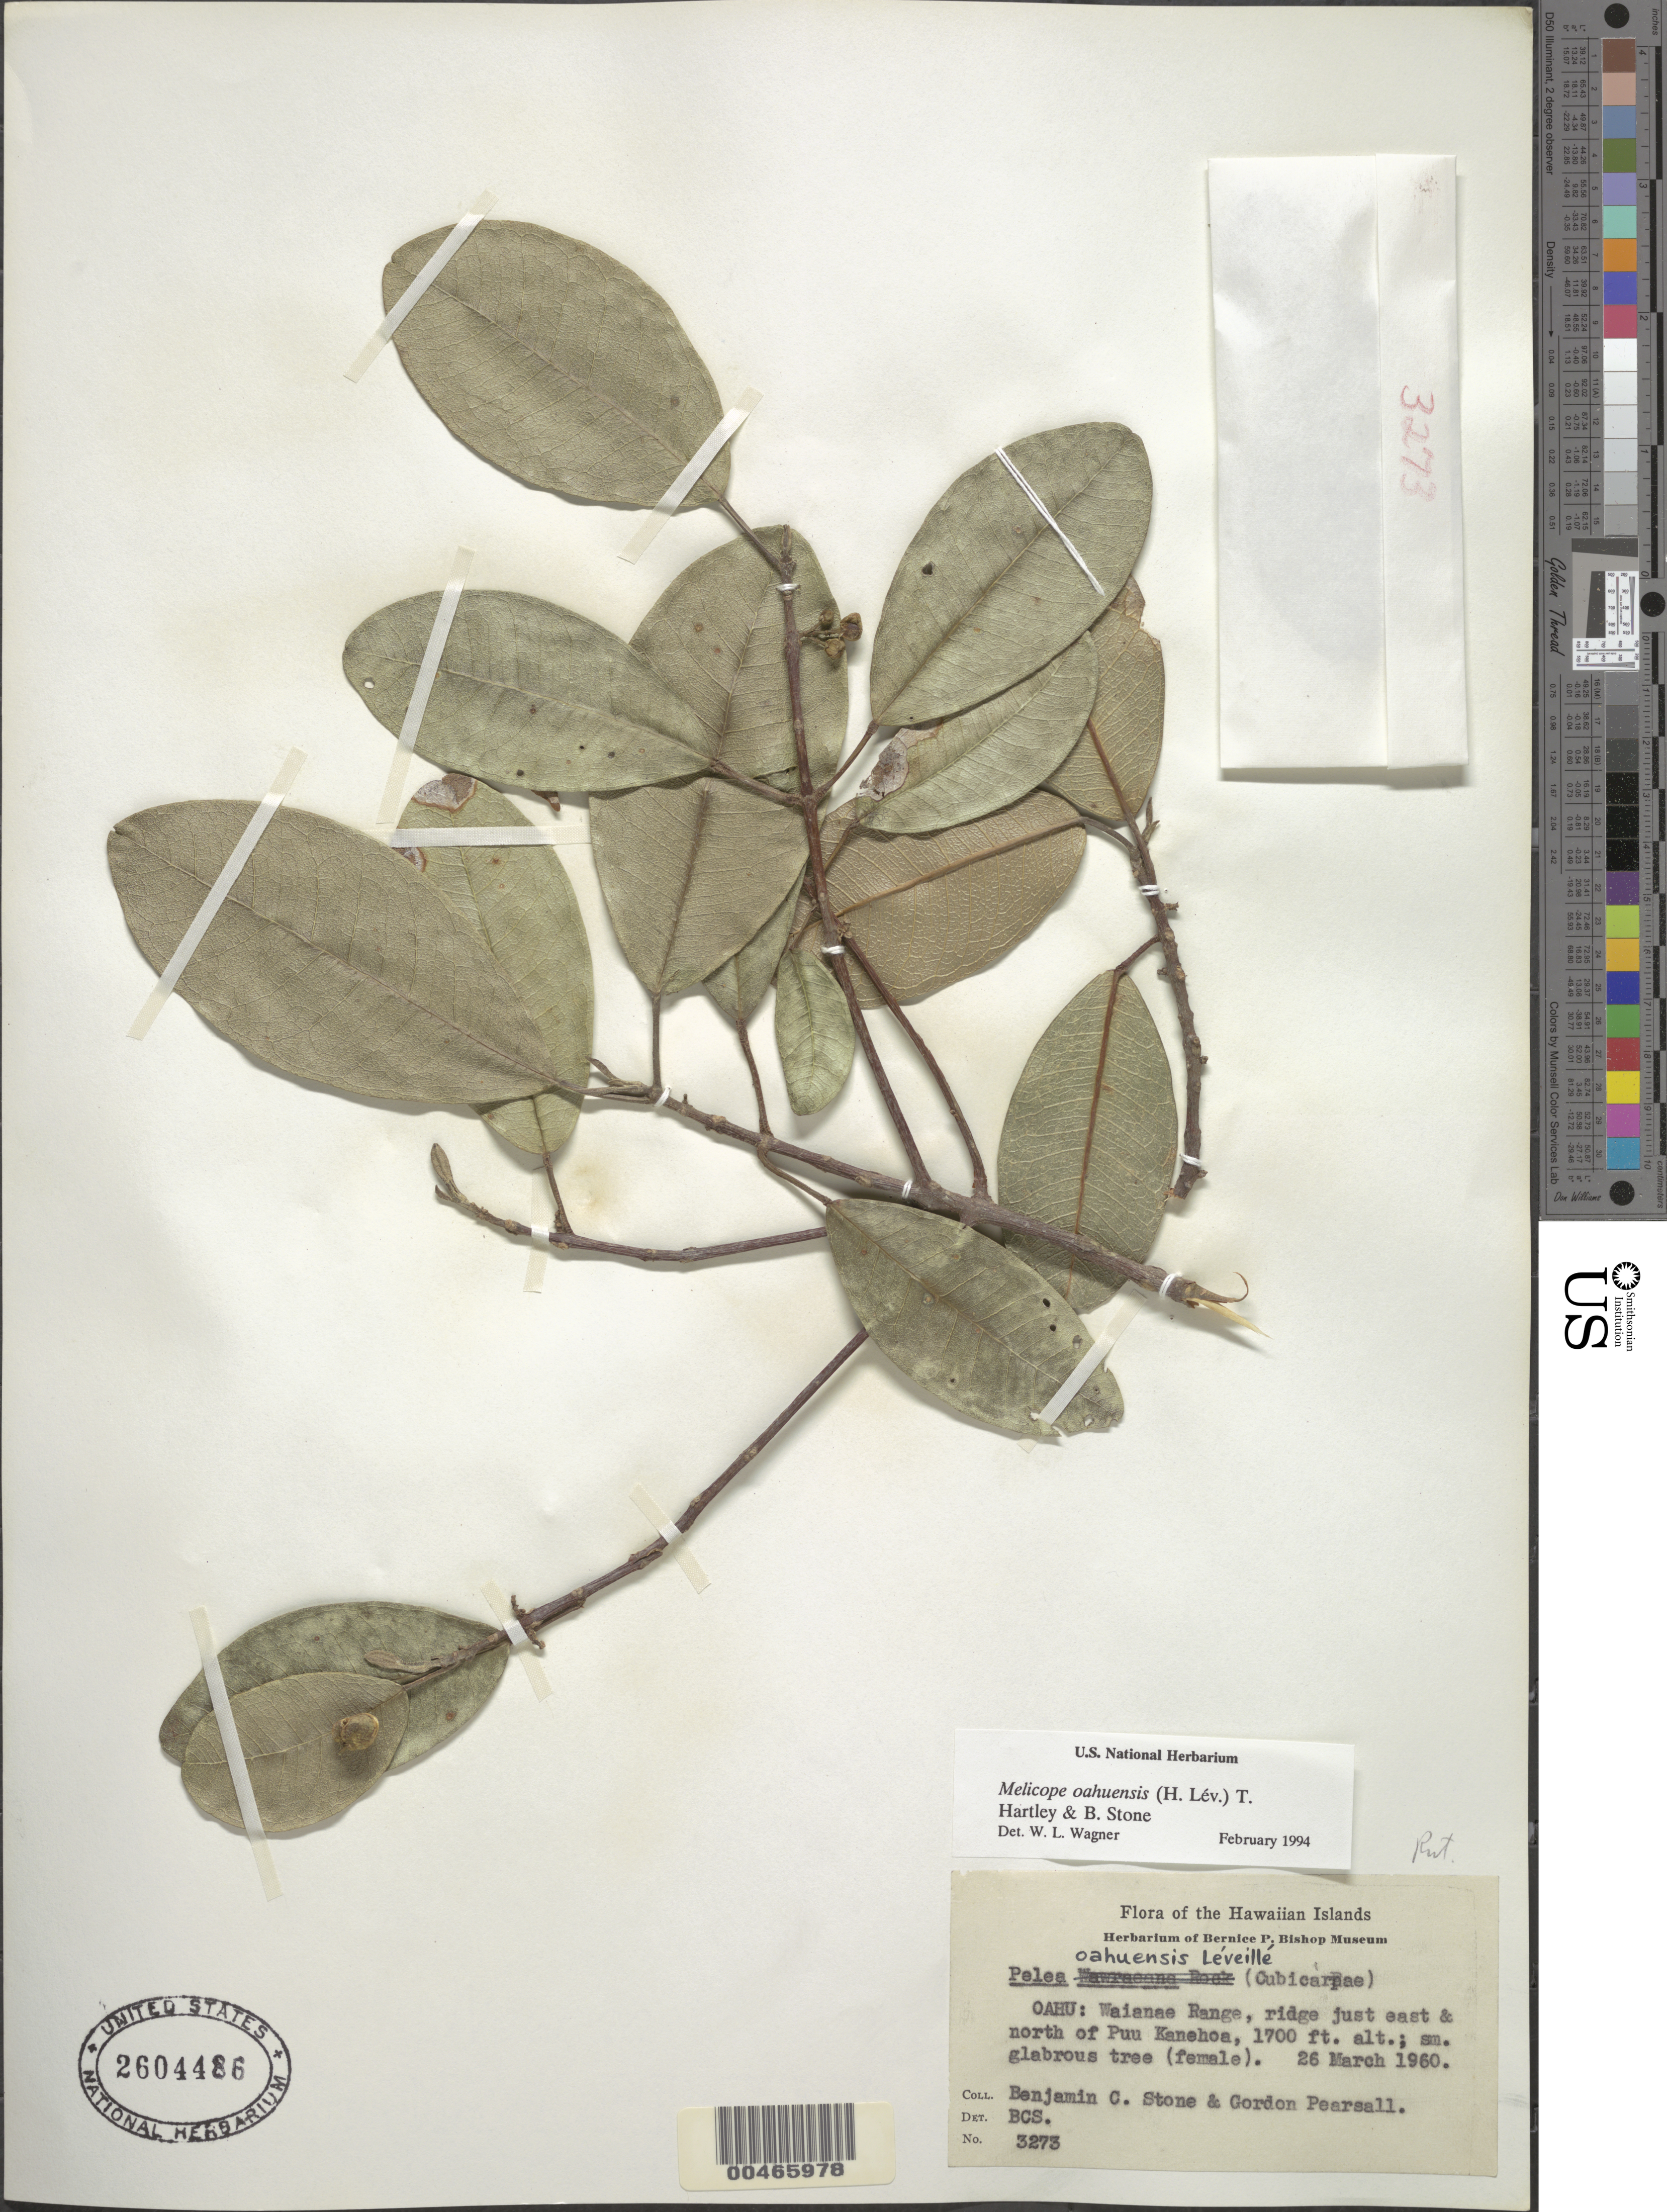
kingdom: Plantae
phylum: Tracheophyta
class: Magnoliopsida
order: Sapindales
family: Rutaceae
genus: Melicope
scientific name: Melicope oahuensis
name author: (H. Lév.) T.G. Hartley & B.C. Stone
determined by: Wagner, W. L., (BOT), Smithsonian Institution - National Museum of Natural History (UNITED STATES)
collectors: B. C. Stone & G. Pearsall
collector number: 3273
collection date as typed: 26 Mar 1960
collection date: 1960-03-26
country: United States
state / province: Hawaii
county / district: Honolulu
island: Oahu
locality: Waianae Range, ridge just E and N of Puu Kanehoa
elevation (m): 518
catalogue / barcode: US 2604486